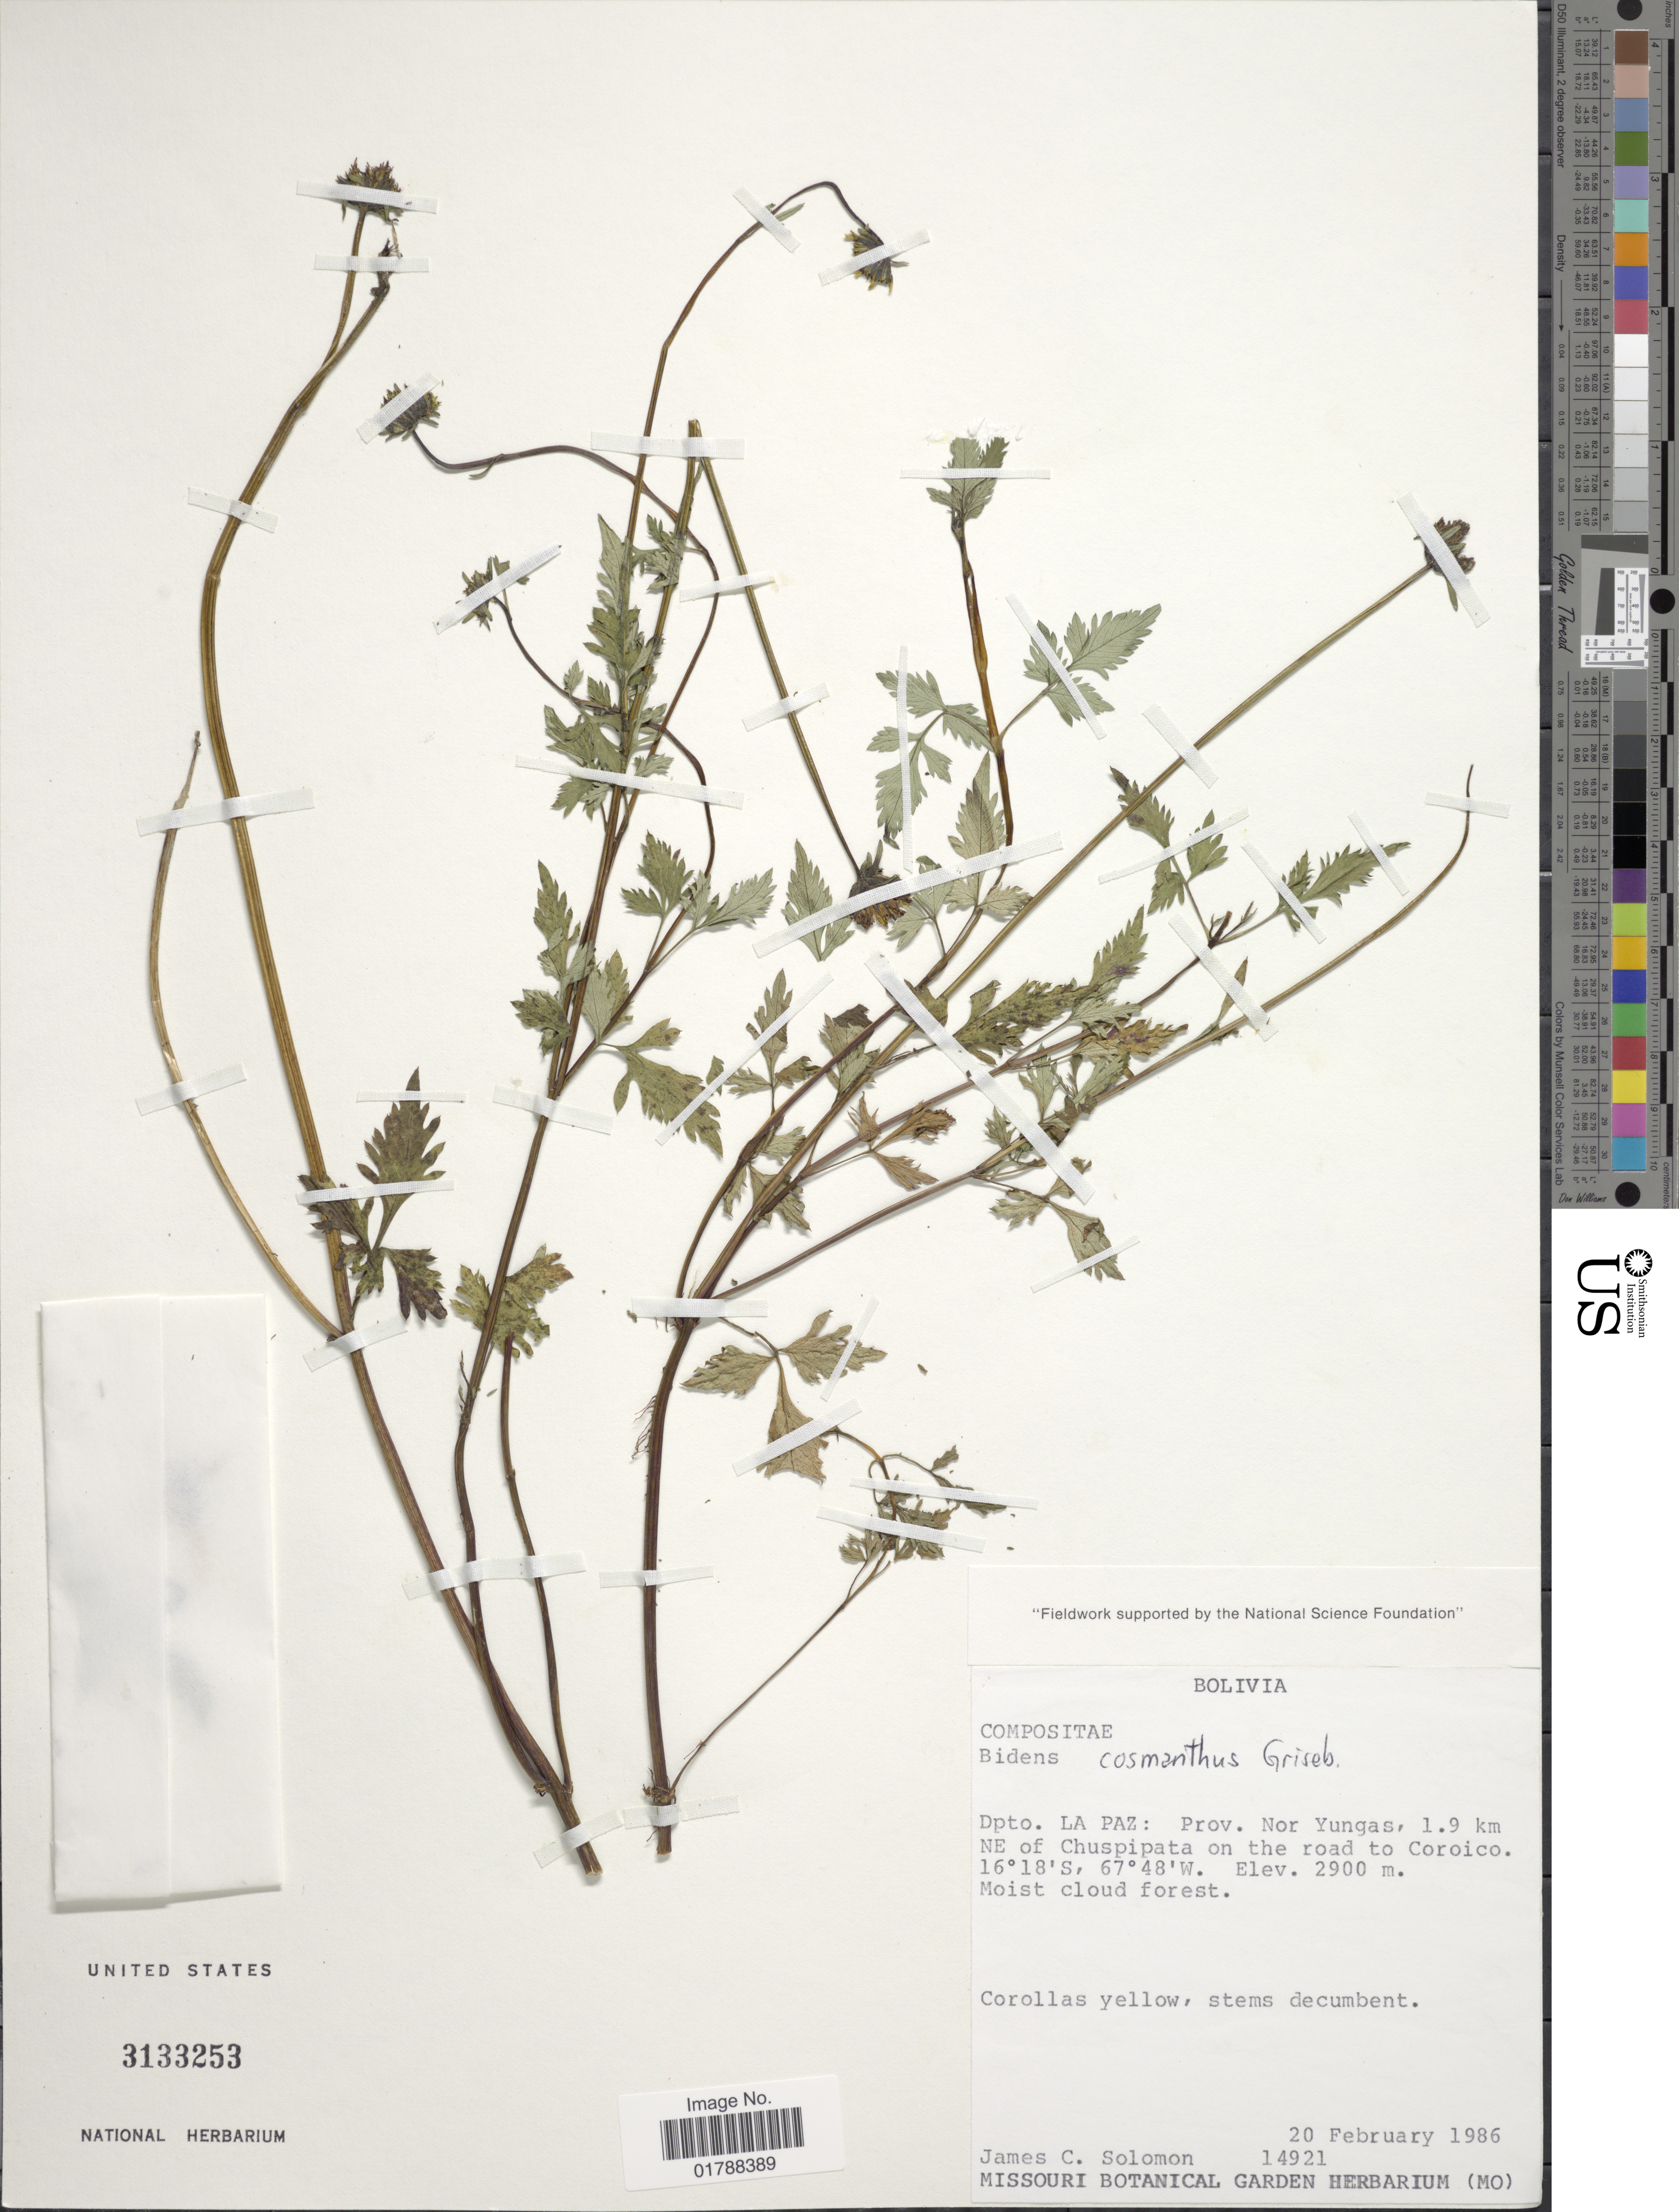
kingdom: Plantae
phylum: Tracheophyta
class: Magnoliopsida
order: Asterales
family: Asteraceae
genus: Bidens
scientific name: Bidens cosmantha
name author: Griseb.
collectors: J. C. Solomon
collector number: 14921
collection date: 1986-02-20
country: Bolivia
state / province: La Paz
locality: Prov. Nor Yungas, 1.9 km NE of Chuspipata on the road to Coroico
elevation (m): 2900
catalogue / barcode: US 3133253